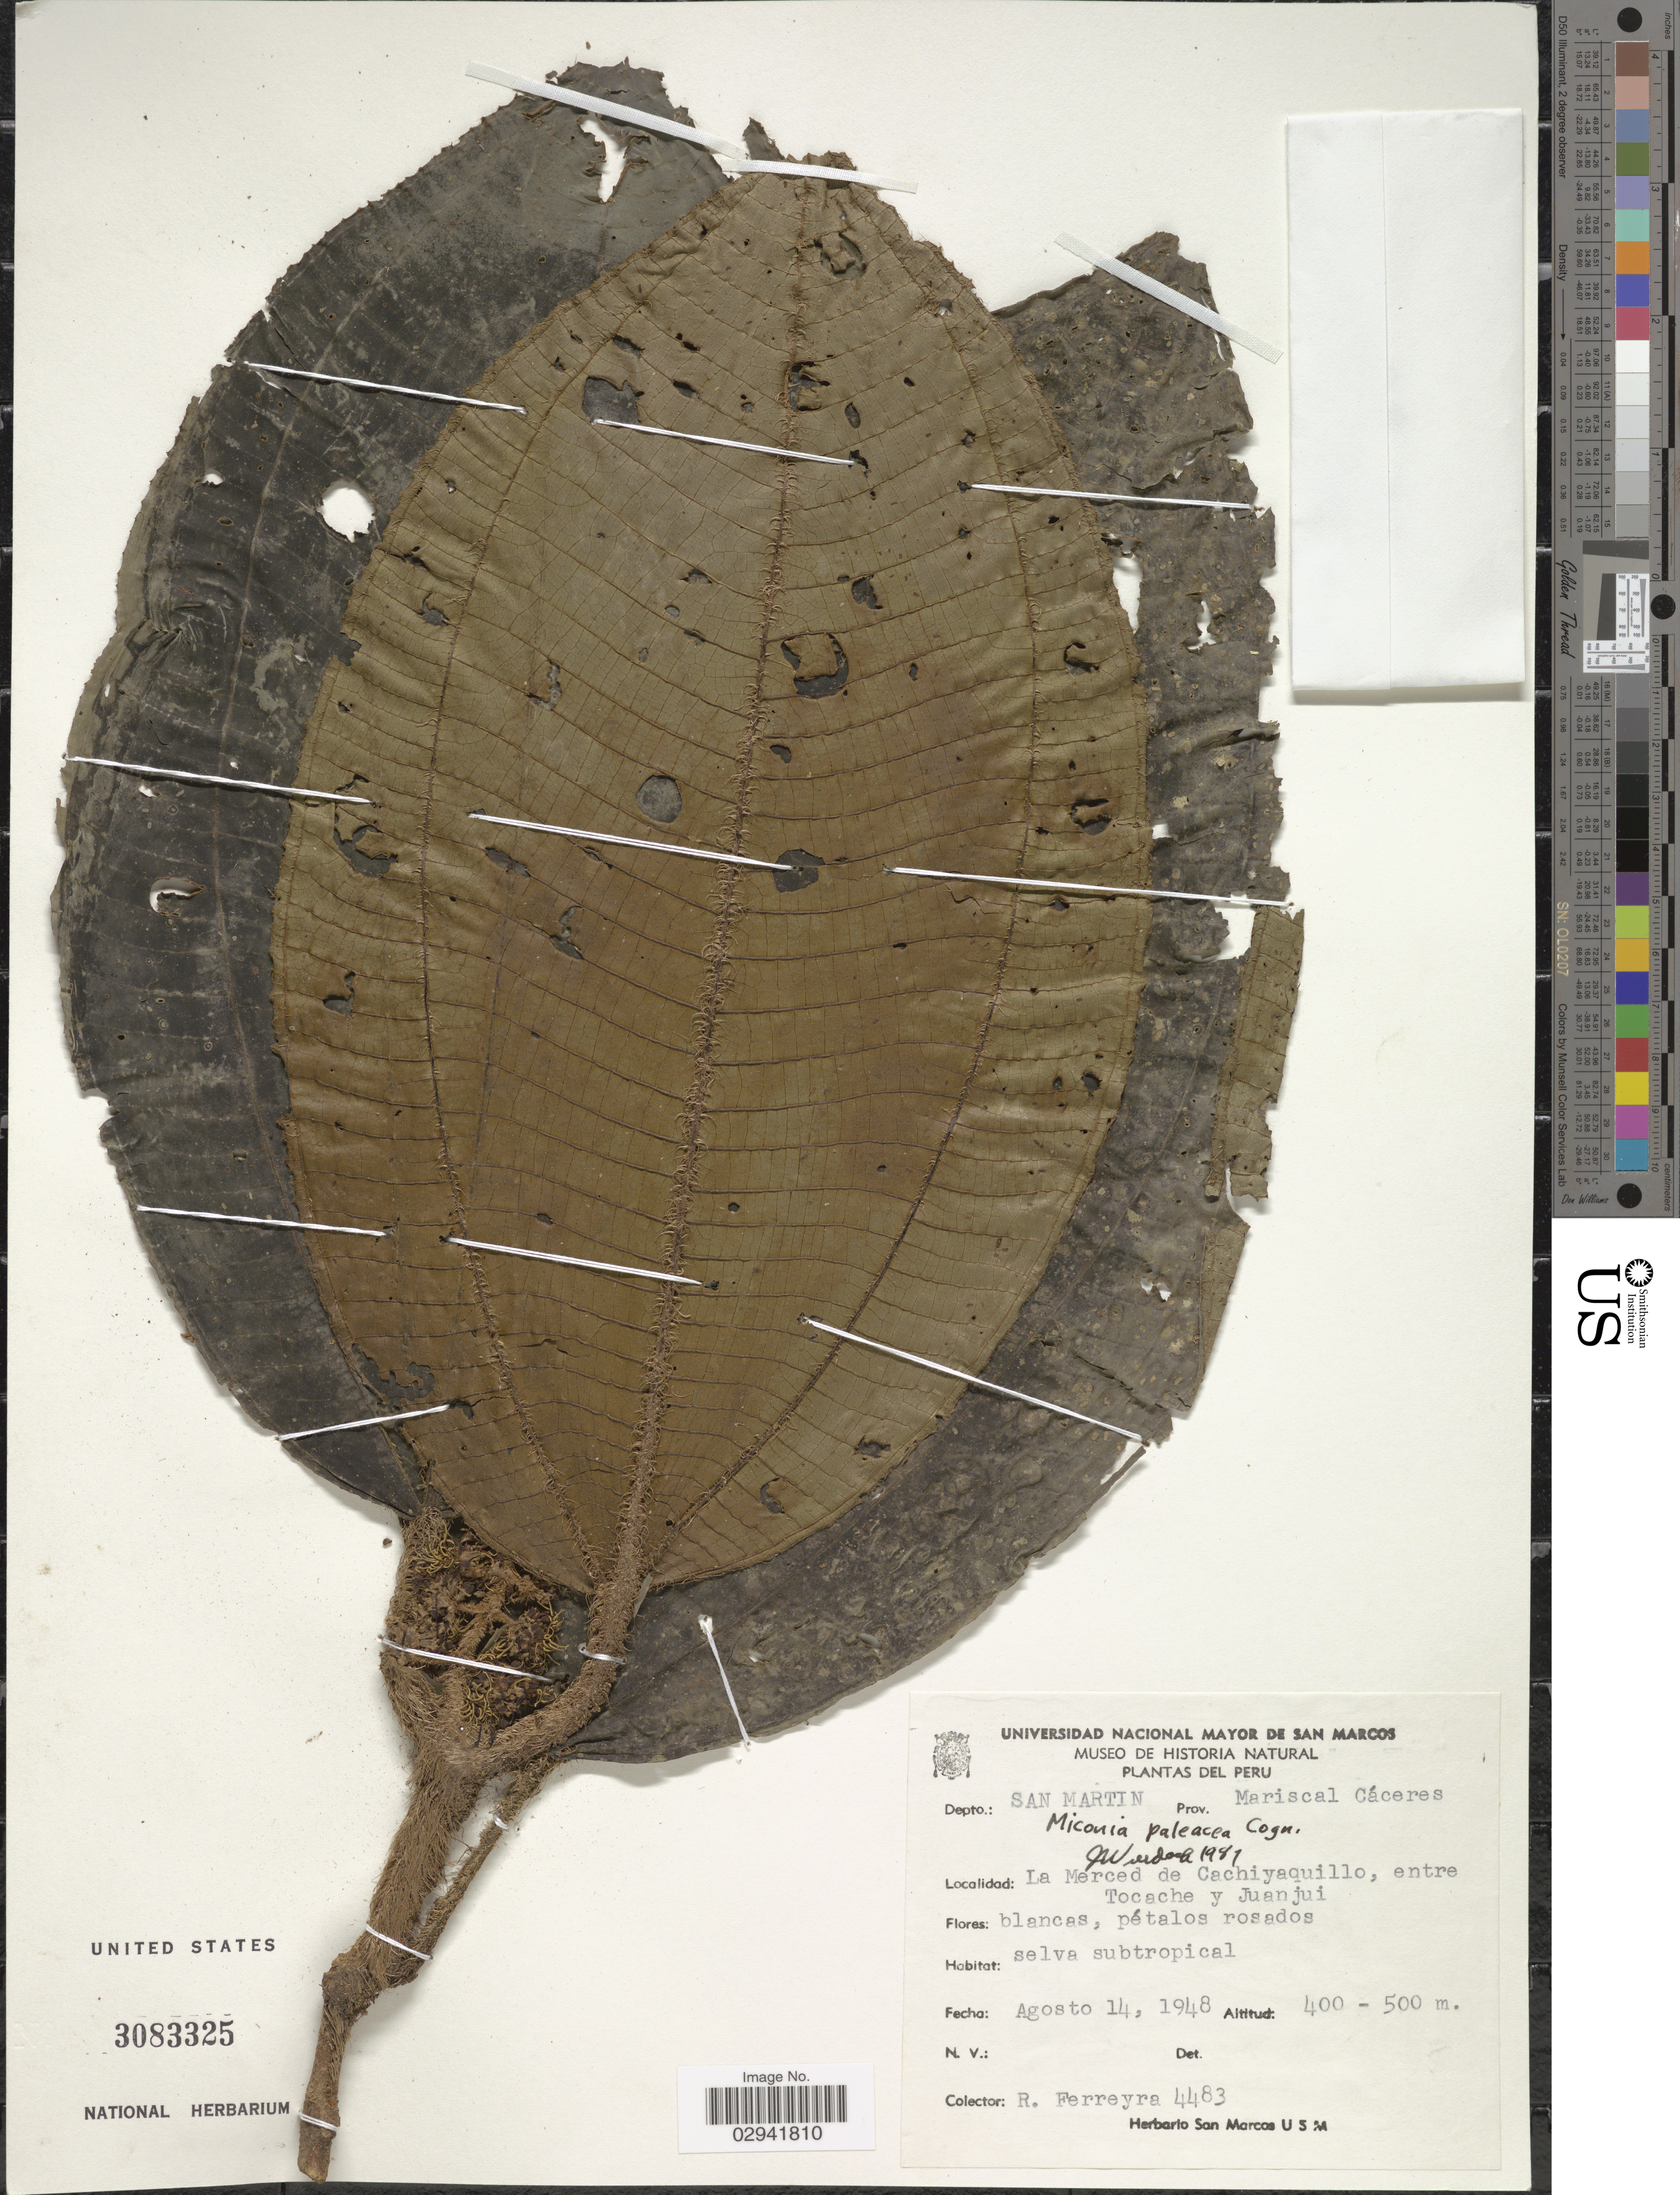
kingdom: Plantae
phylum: Tracheophyta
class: Magnoliopsida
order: Myrtales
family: Melastomataceae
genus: Miconia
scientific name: Miconia paleacea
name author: Cogn.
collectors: R. A. Ferreyra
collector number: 4483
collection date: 1948-08-14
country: Peru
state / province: San Martín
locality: Depto.: San Martin, Prov. Mariscal Cáceres. La Merced de Cachiyaquillo, entre Tocache y Juanjui.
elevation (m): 400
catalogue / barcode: US 3083325